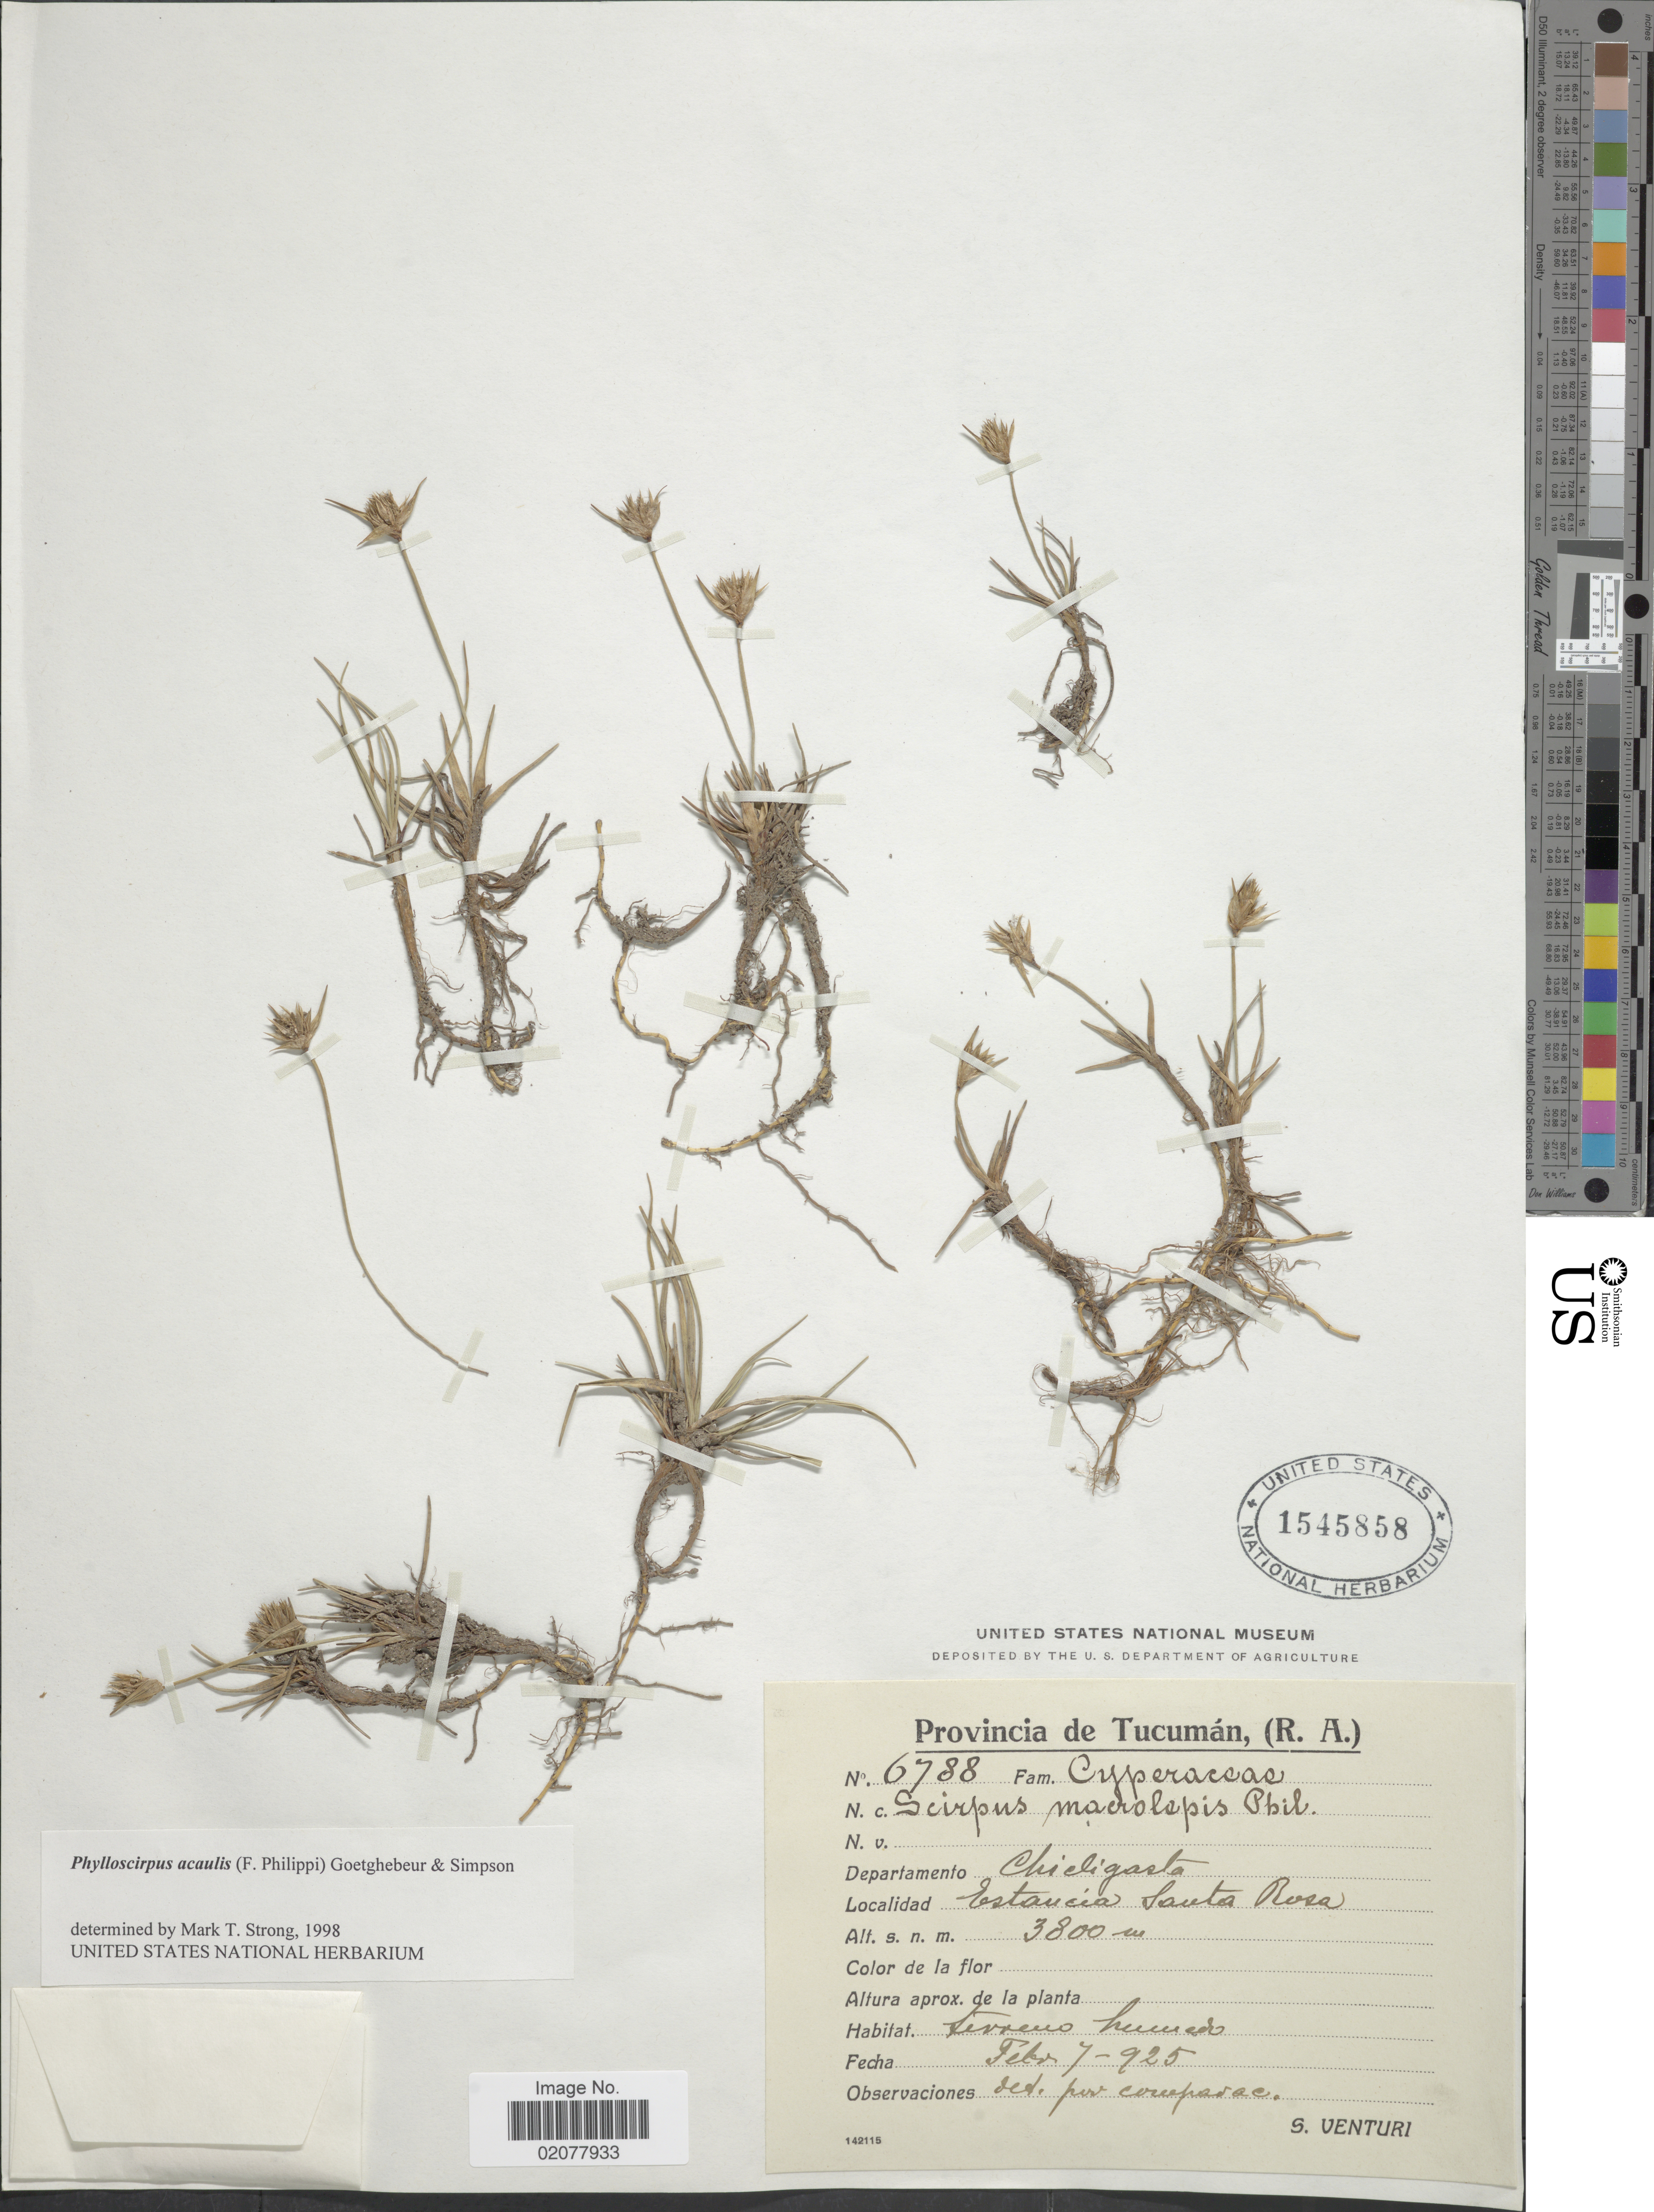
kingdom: Plantae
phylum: Tracheophyta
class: Liliopsida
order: Poales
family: Cyperaceae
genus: Phylloscirpus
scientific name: Phylloscirpus acaulis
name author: (Phil.) Goetgh. & D.A. Simpson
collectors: S. Venturi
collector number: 6788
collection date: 1925-02-07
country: Argentina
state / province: Tucuman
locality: Provincia de Tucumán, (R.A.). Departamento Chicligasta. Estancia Santa Rosa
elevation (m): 3800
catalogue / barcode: US 1545858